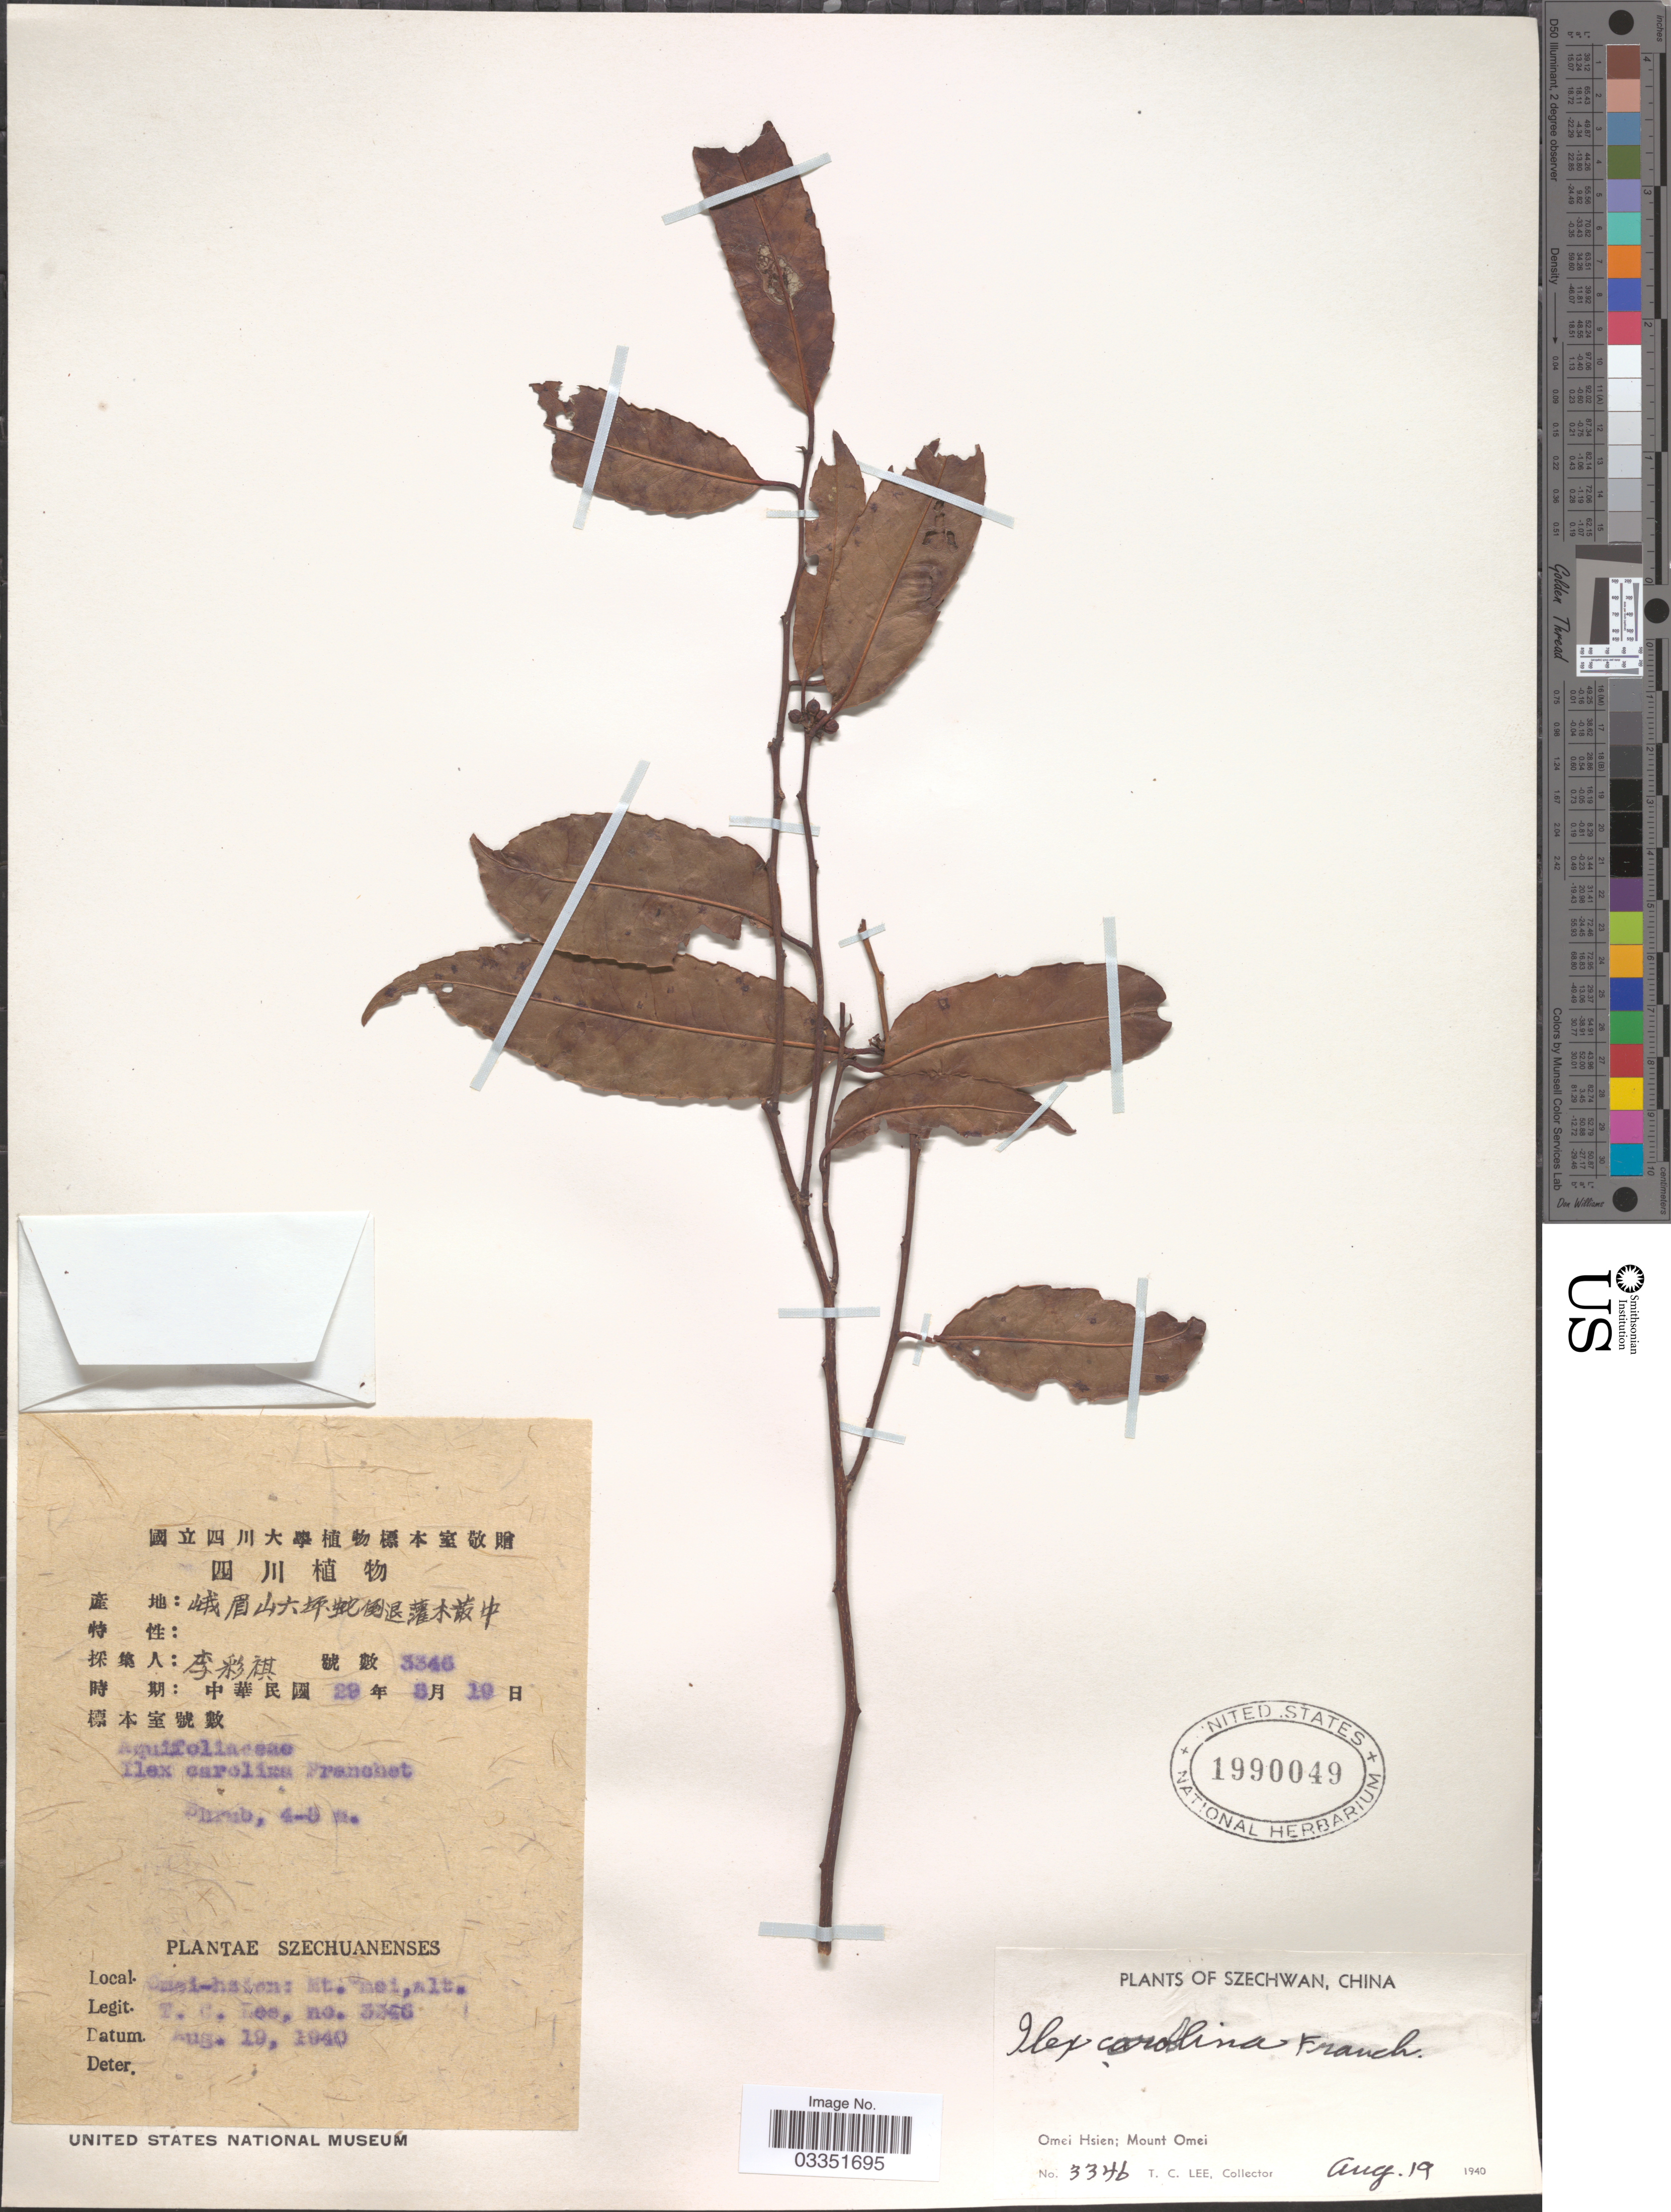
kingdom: Plantae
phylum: Tracheophyta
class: Magnoliopsida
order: Aquifoliales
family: Aquifoliaceae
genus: Ilex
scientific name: Ilex corallina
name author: Franch.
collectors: T. Lee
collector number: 3346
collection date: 1940-08-19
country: China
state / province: Sichuan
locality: Szechwan. Omei Hsien; Mount Omei.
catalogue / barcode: US 1990049